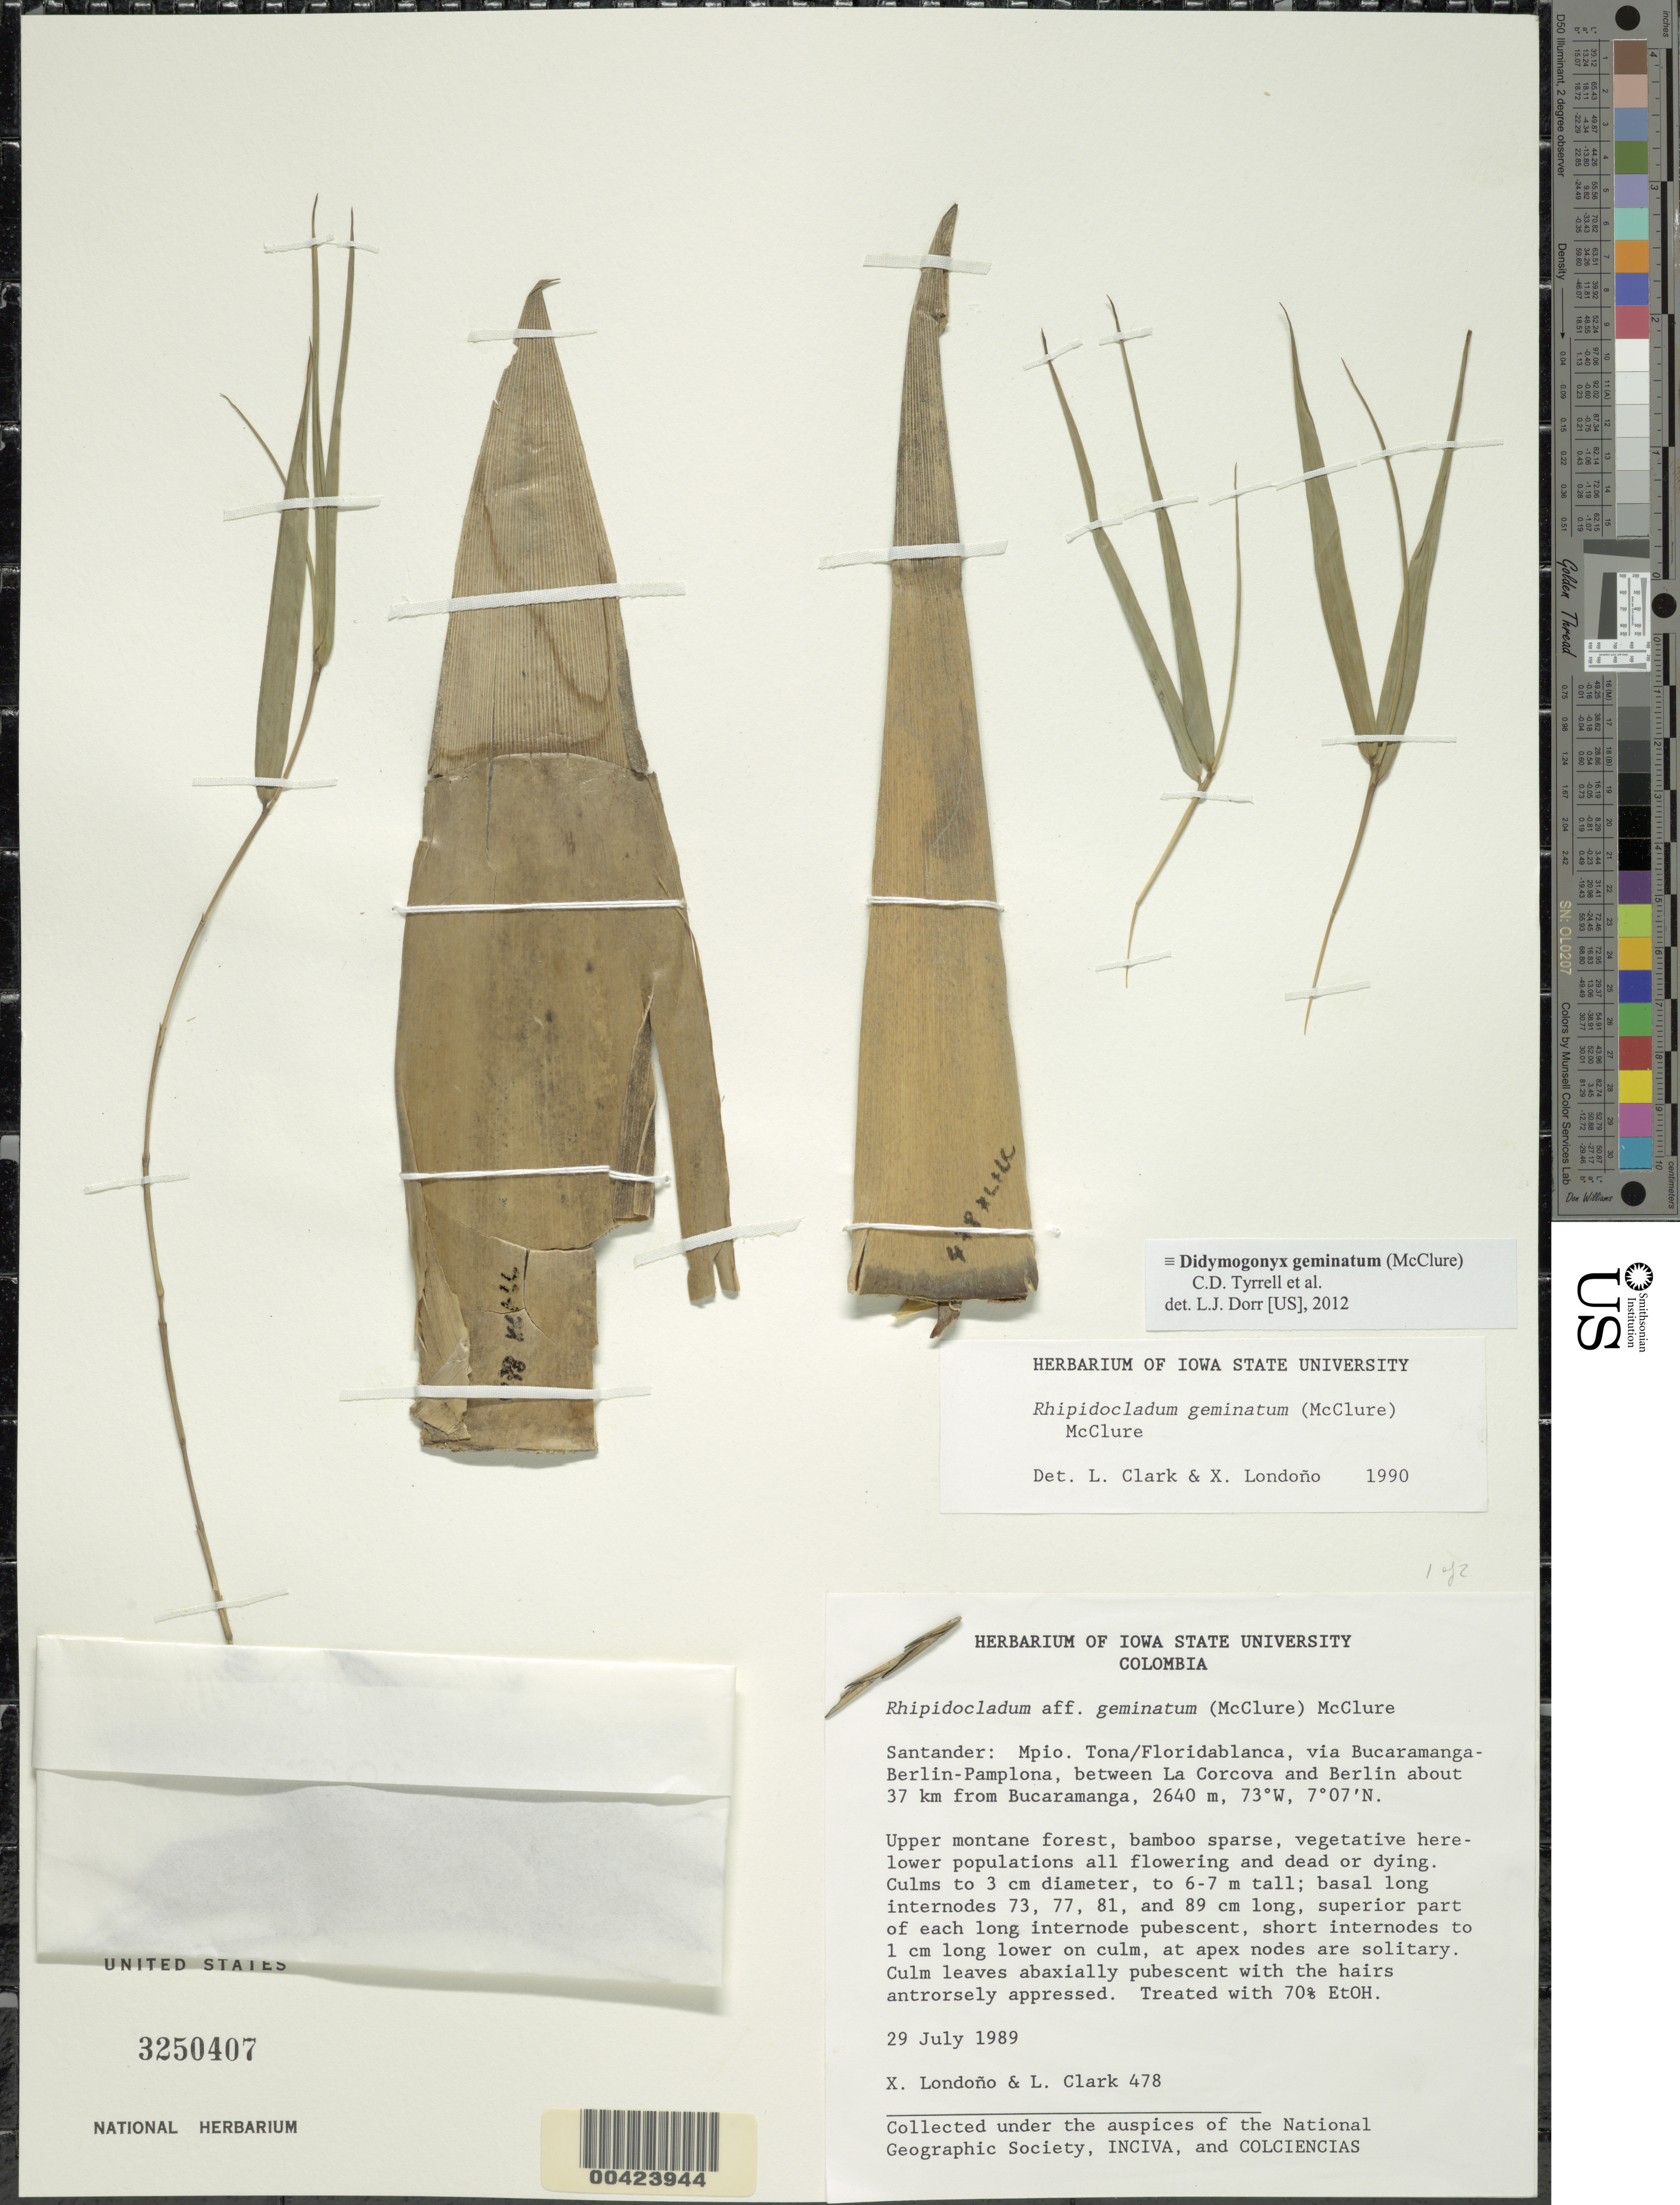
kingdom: Plantae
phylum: Tracheophyta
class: Liliopsida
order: Poales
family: Poaceae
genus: Rhipidocladum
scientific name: Rhipidocladum geminatum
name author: (McClure) McClure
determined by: Clark, L. G.; Londoño, X.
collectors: X. Londoño & L. G. Clark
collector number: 478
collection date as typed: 29 Jul 1989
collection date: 1989-07-29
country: Colombia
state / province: Santander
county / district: Floridablanca / Tona Mun.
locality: Via Bucaramanga - Berlin - Pamplona, between la Corcova and Berlin, about 37 km from Bucaramanga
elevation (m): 2640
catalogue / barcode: US 3250407